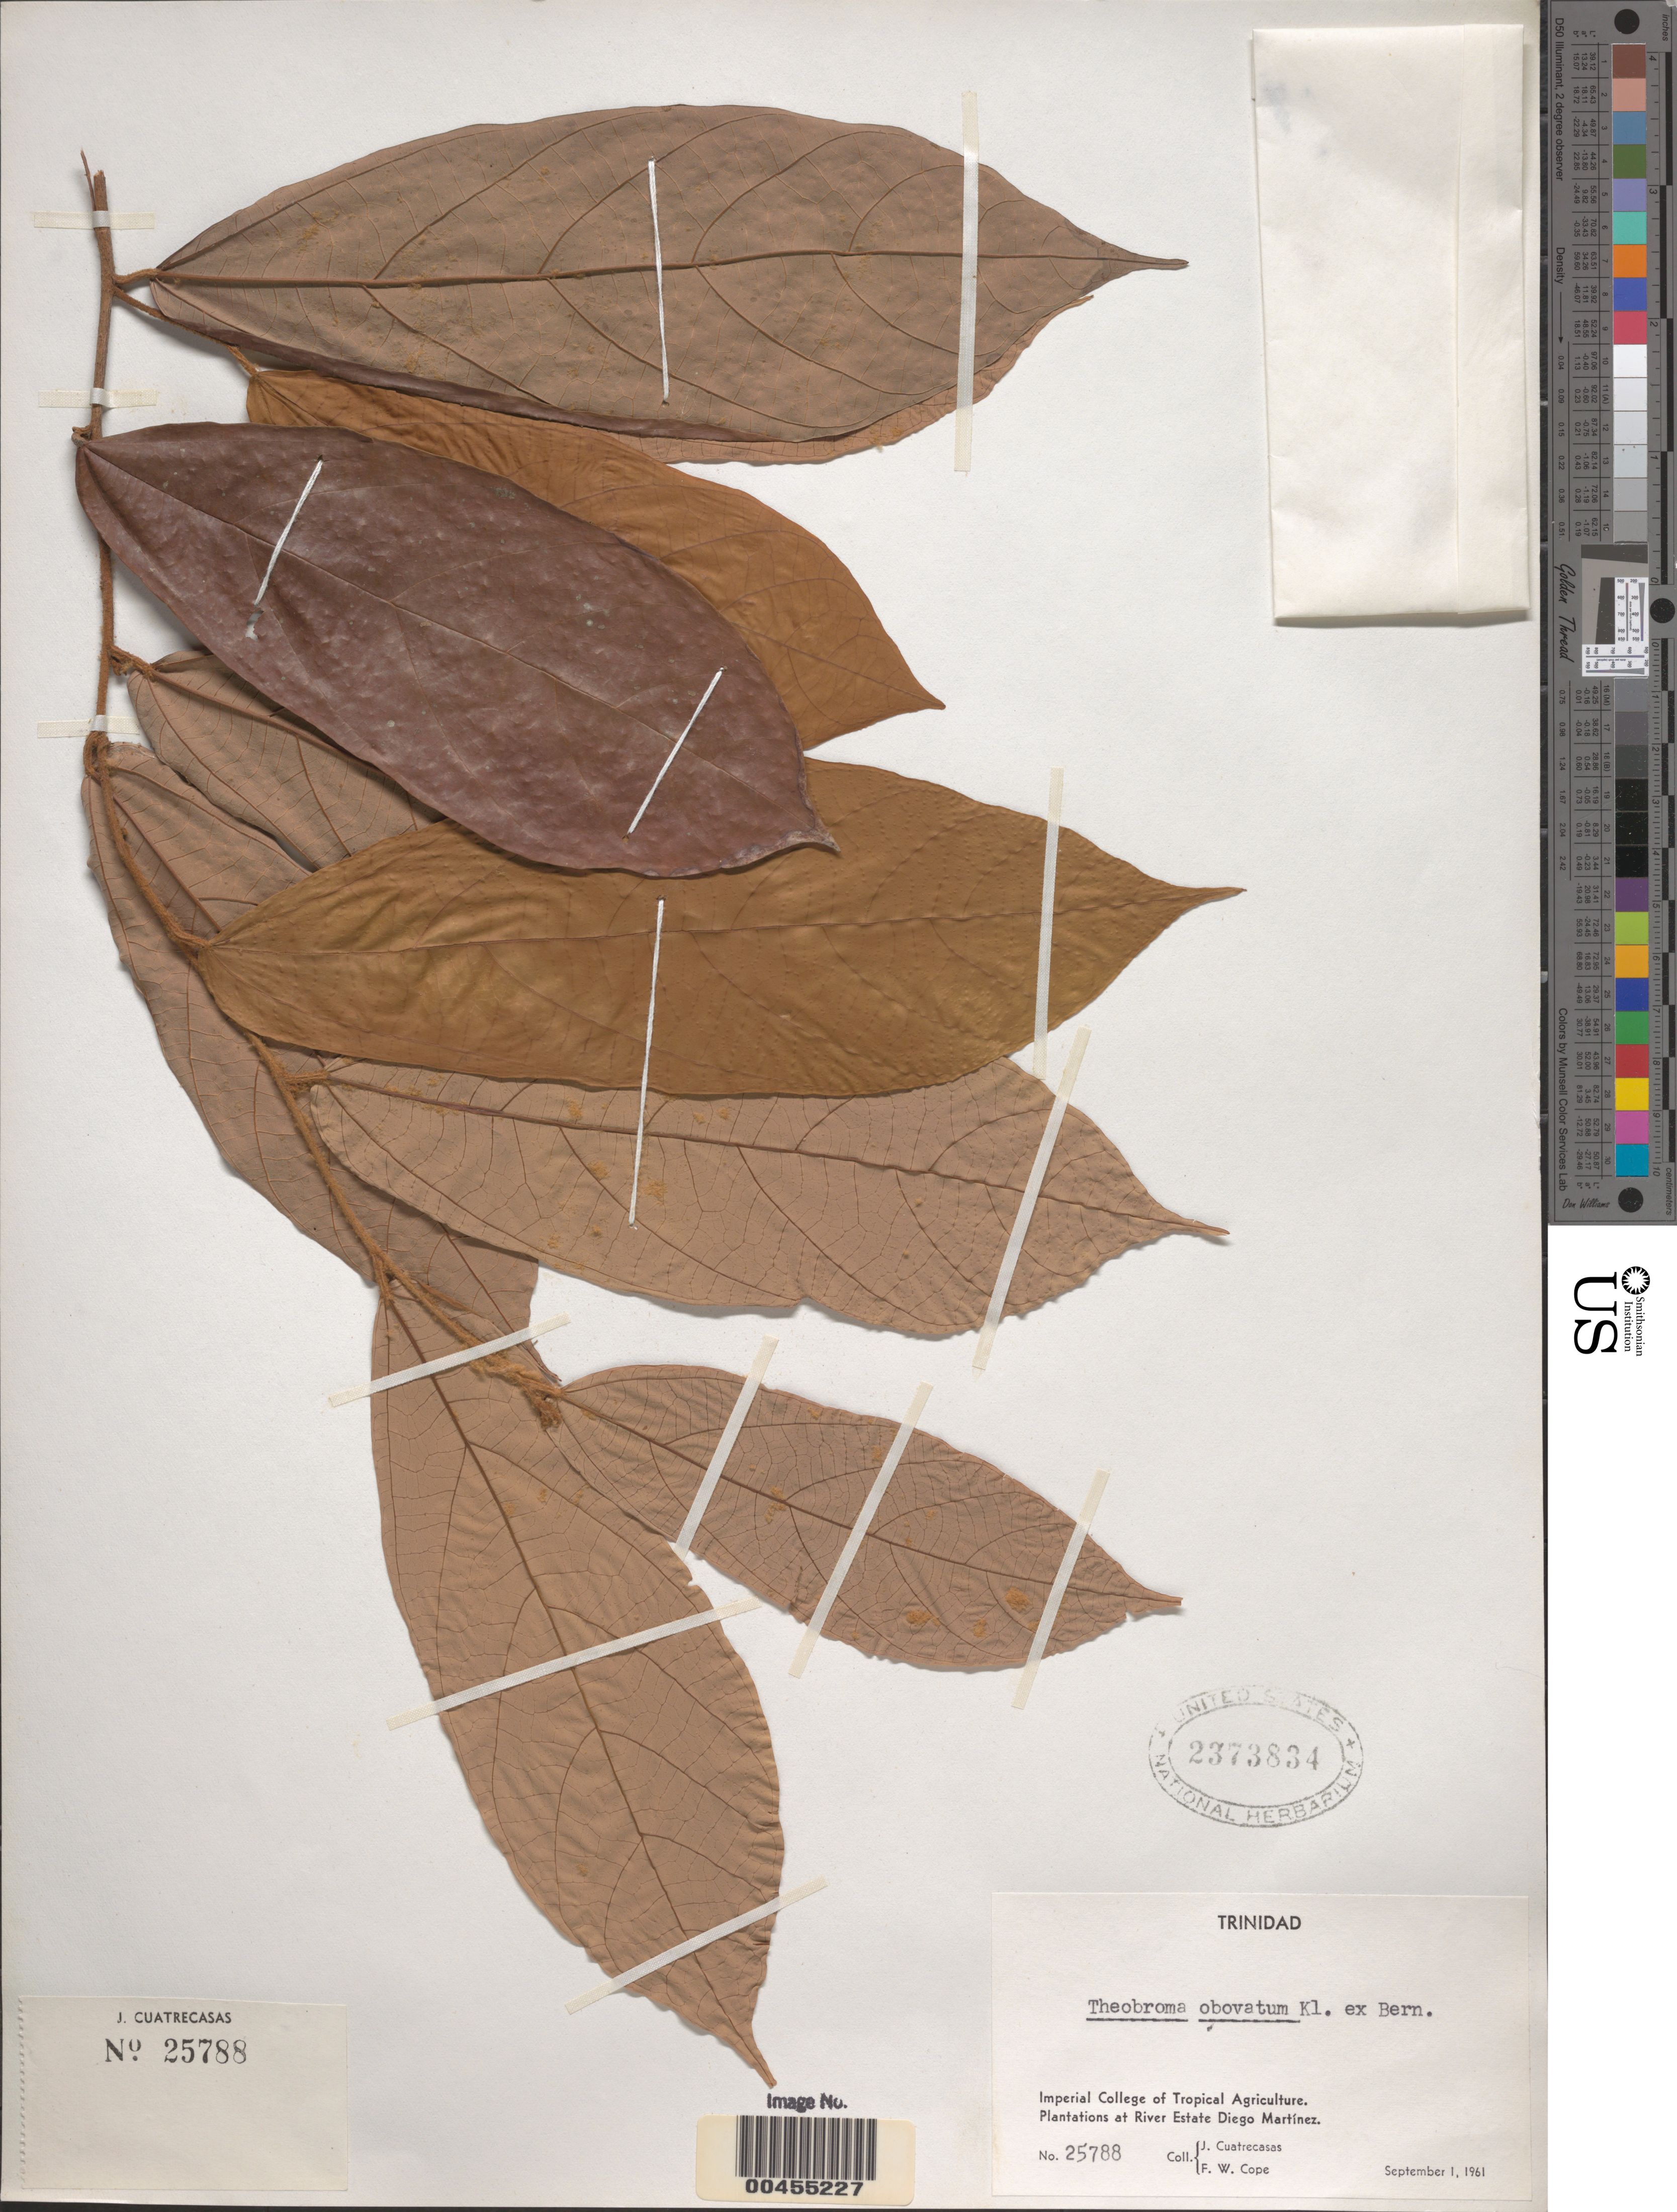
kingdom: Plantae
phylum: Tracheophyta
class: Magnoliopsida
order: Malvales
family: Malvaceae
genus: Theobroma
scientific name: Theobroma obovatum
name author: Klotzsch ex Bernoulli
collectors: J. Cuatrecasas & F. Cope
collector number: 25788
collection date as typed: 01 Sep 1961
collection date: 1961-09-01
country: Trinidad and Tobago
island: Trinidad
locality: Imperial College of Tropical Agriculture. Plantations at River Estate Diego Martínez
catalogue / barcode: US 2373834